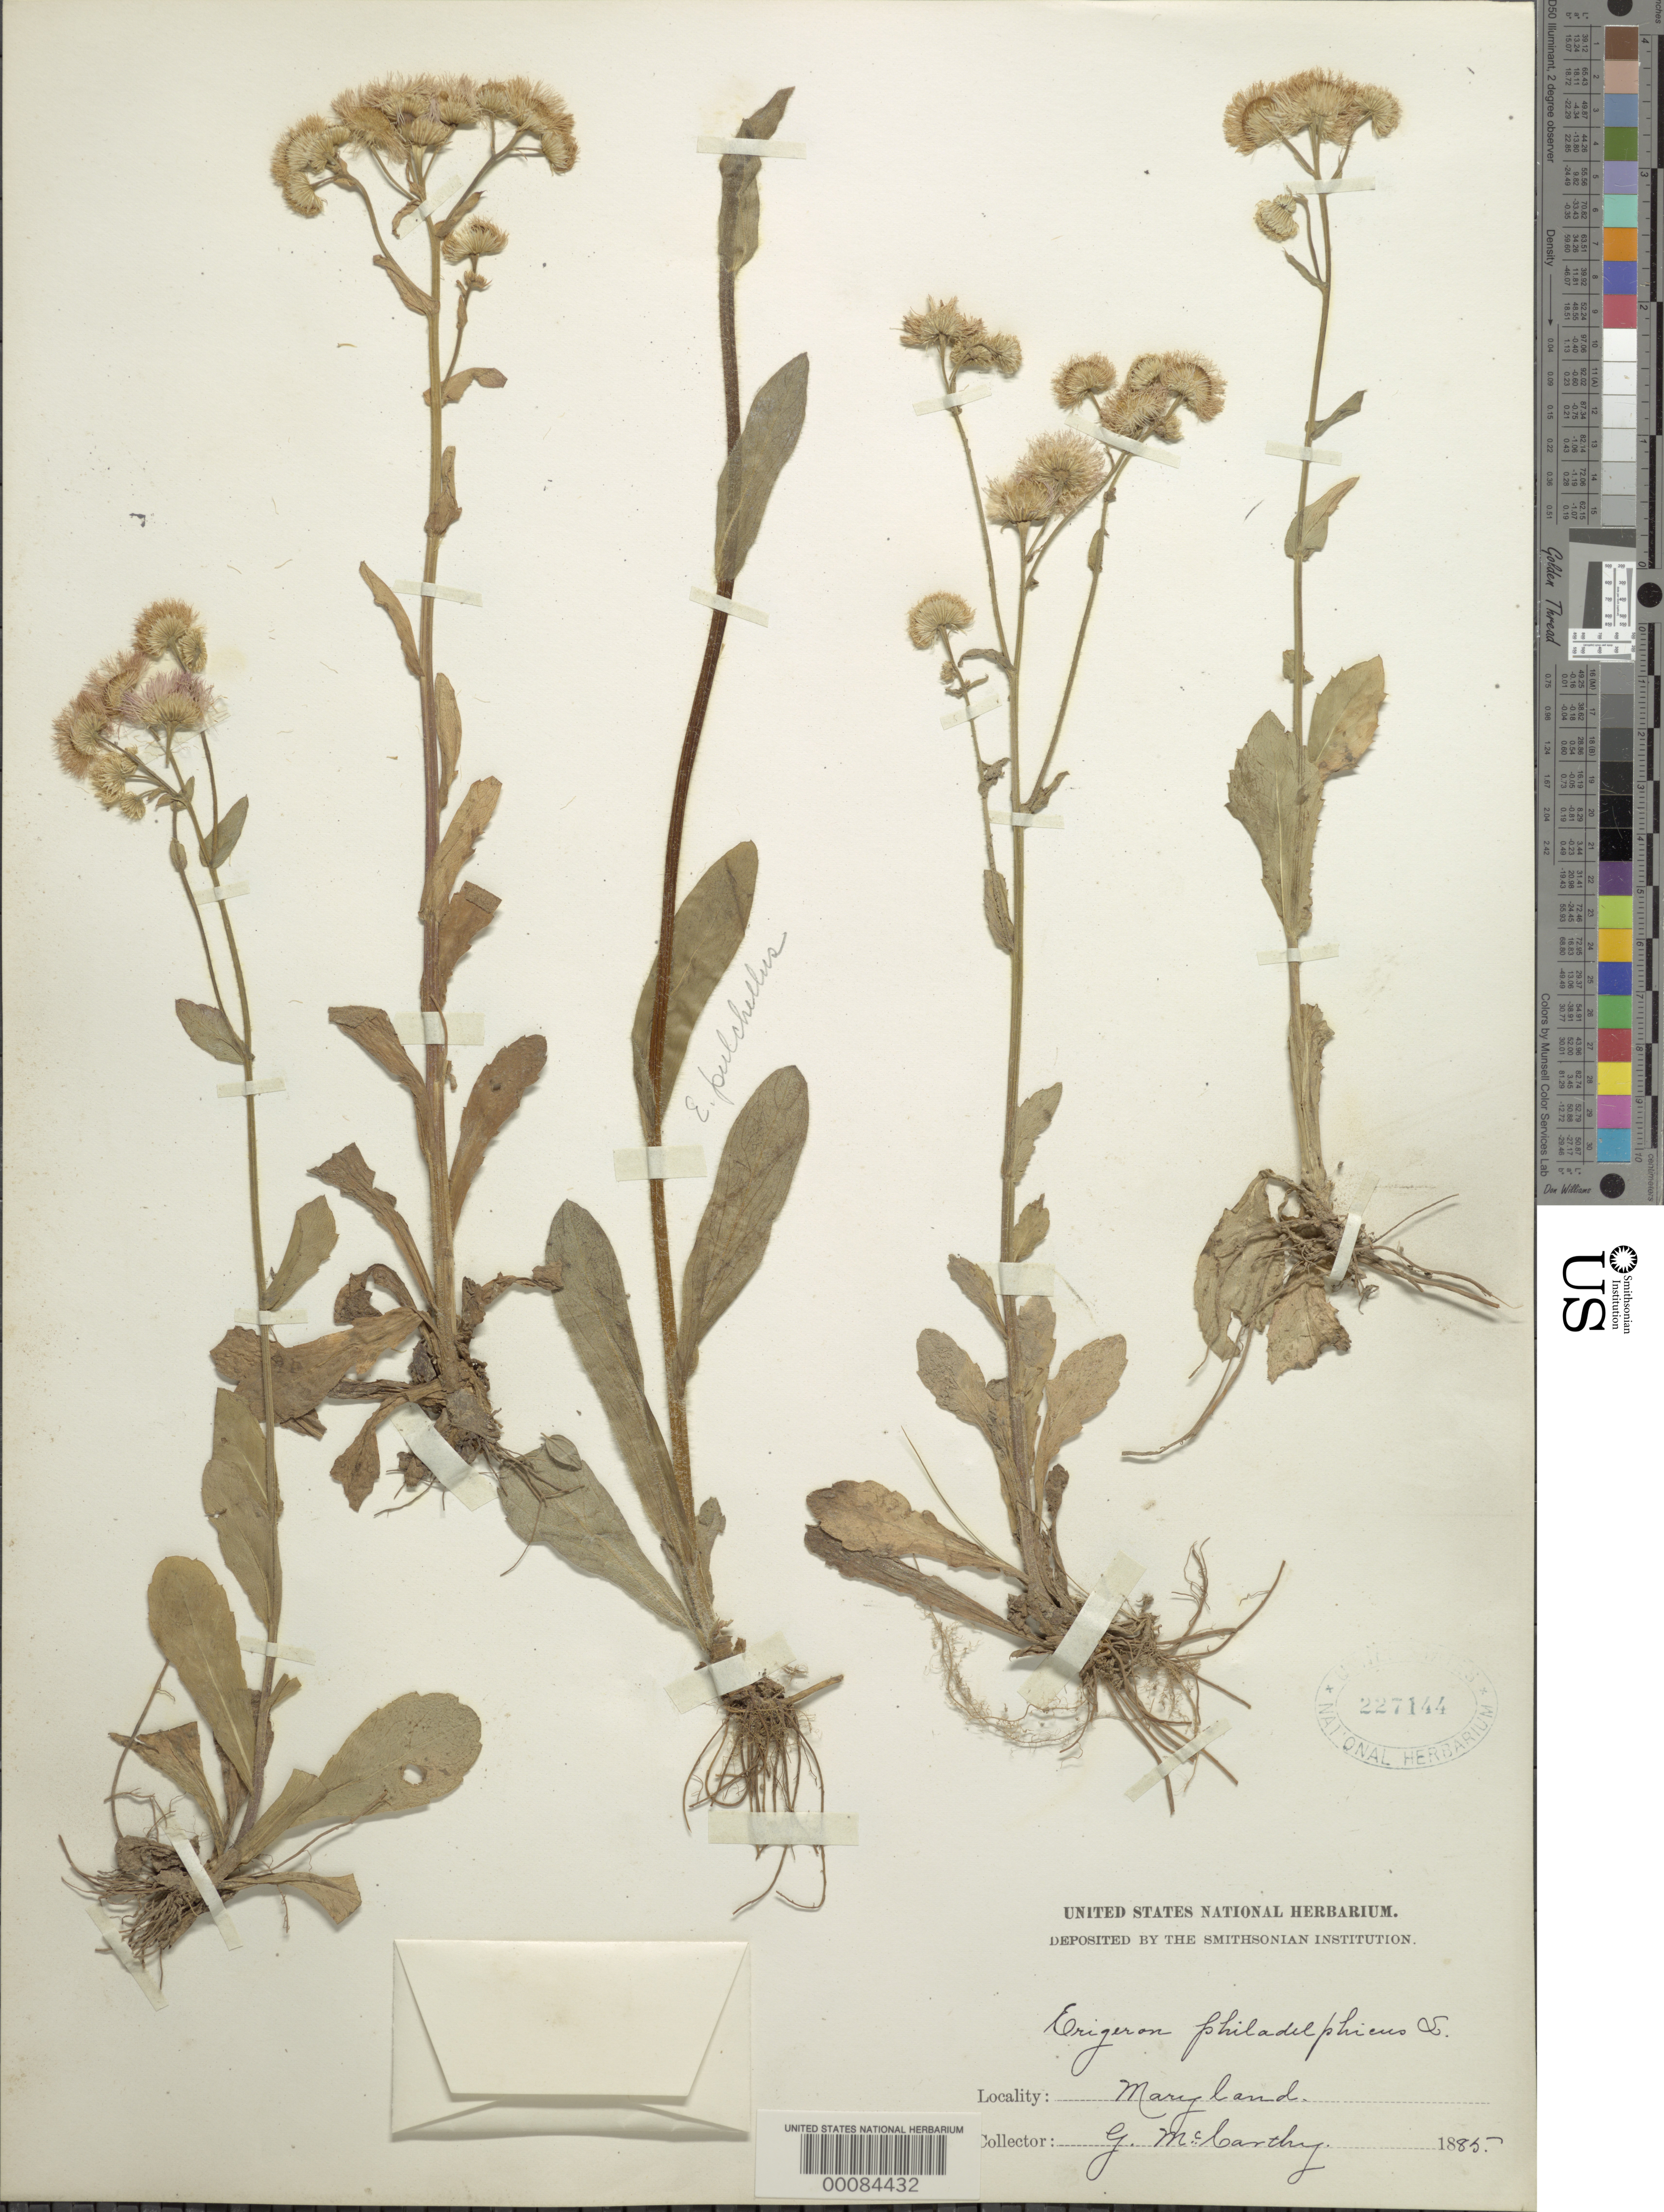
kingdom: Plantae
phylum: Tracheophyta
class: Magnoliopsida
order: Asterales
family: Asteraceae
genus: Erigeron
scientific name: Erigeron philadelphicus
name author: L.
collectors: G. McCarthy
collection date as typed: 1885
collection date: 1885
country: United States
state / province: Maryland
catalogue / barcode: US 227144